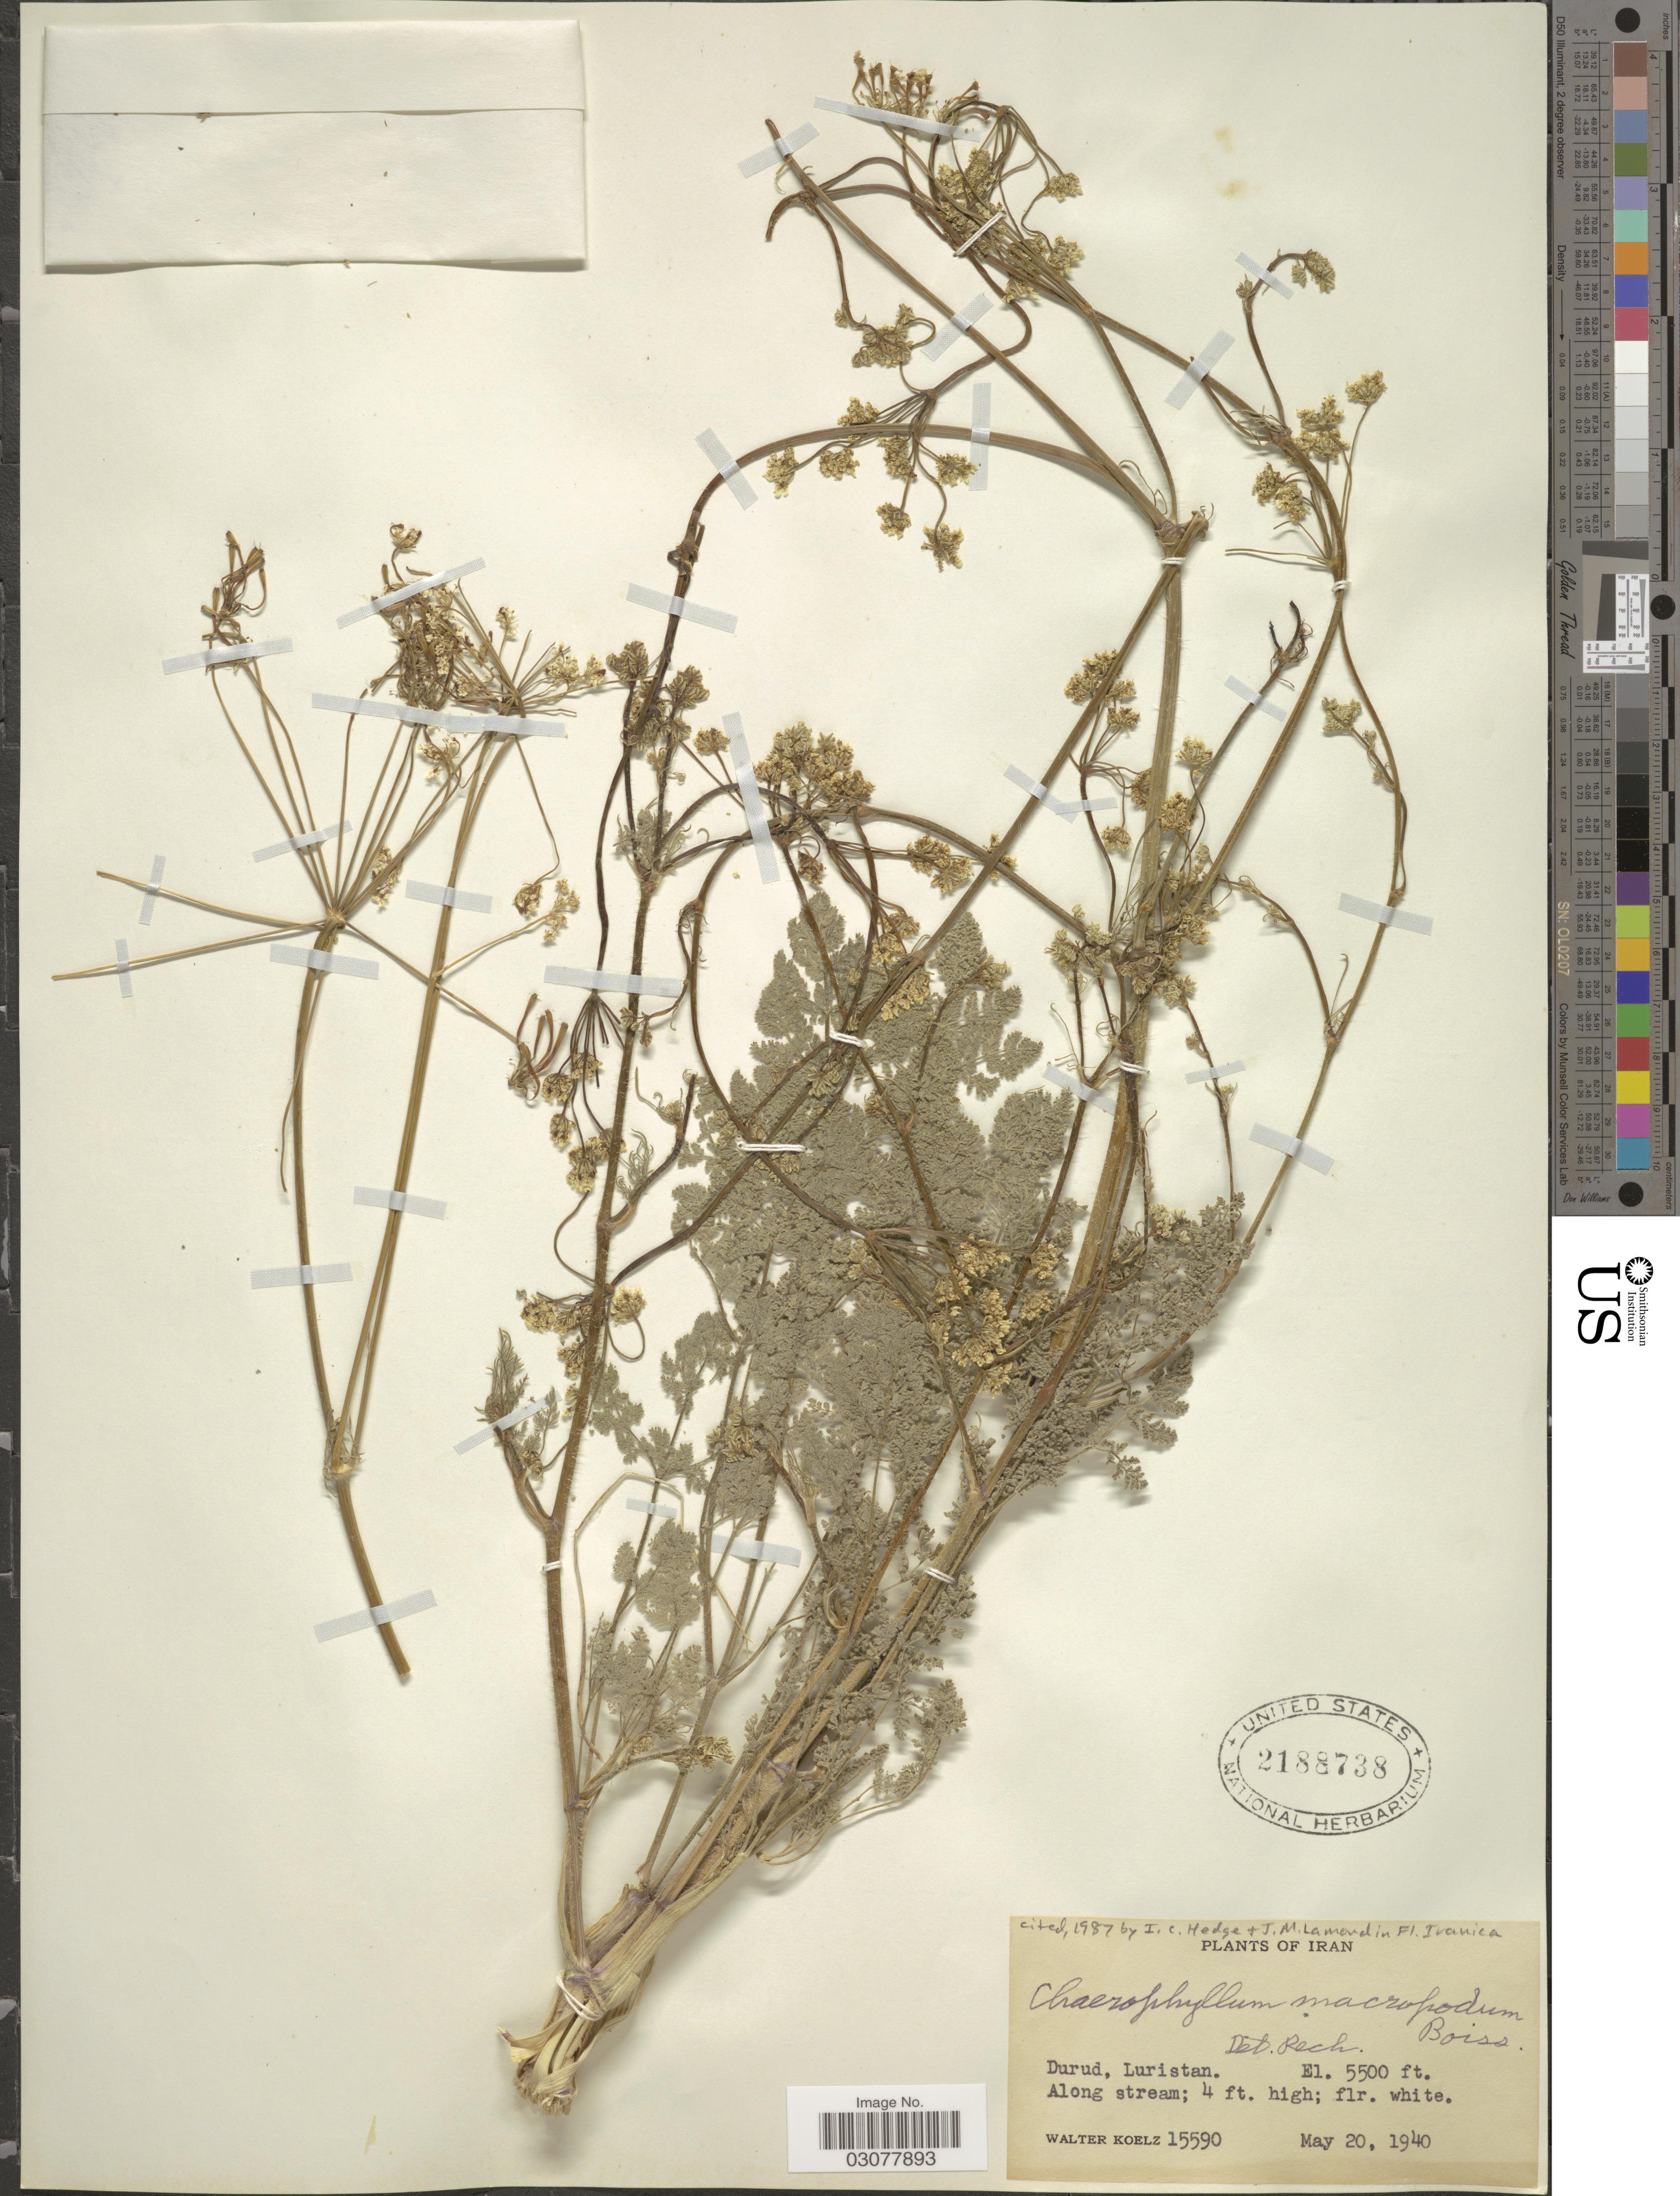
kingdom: Plantae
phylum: Tracheophyta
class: Magnoliopsida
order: Apiales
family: Apiaceae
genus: Chaerophyllum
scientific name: Chaerophyllum macropodum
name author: Boiss.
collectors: W. N. Koelz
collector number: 15590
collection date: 1940-05-20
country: Iran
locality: Durud, Luristan.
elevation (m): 1676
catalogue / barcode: US 2188738